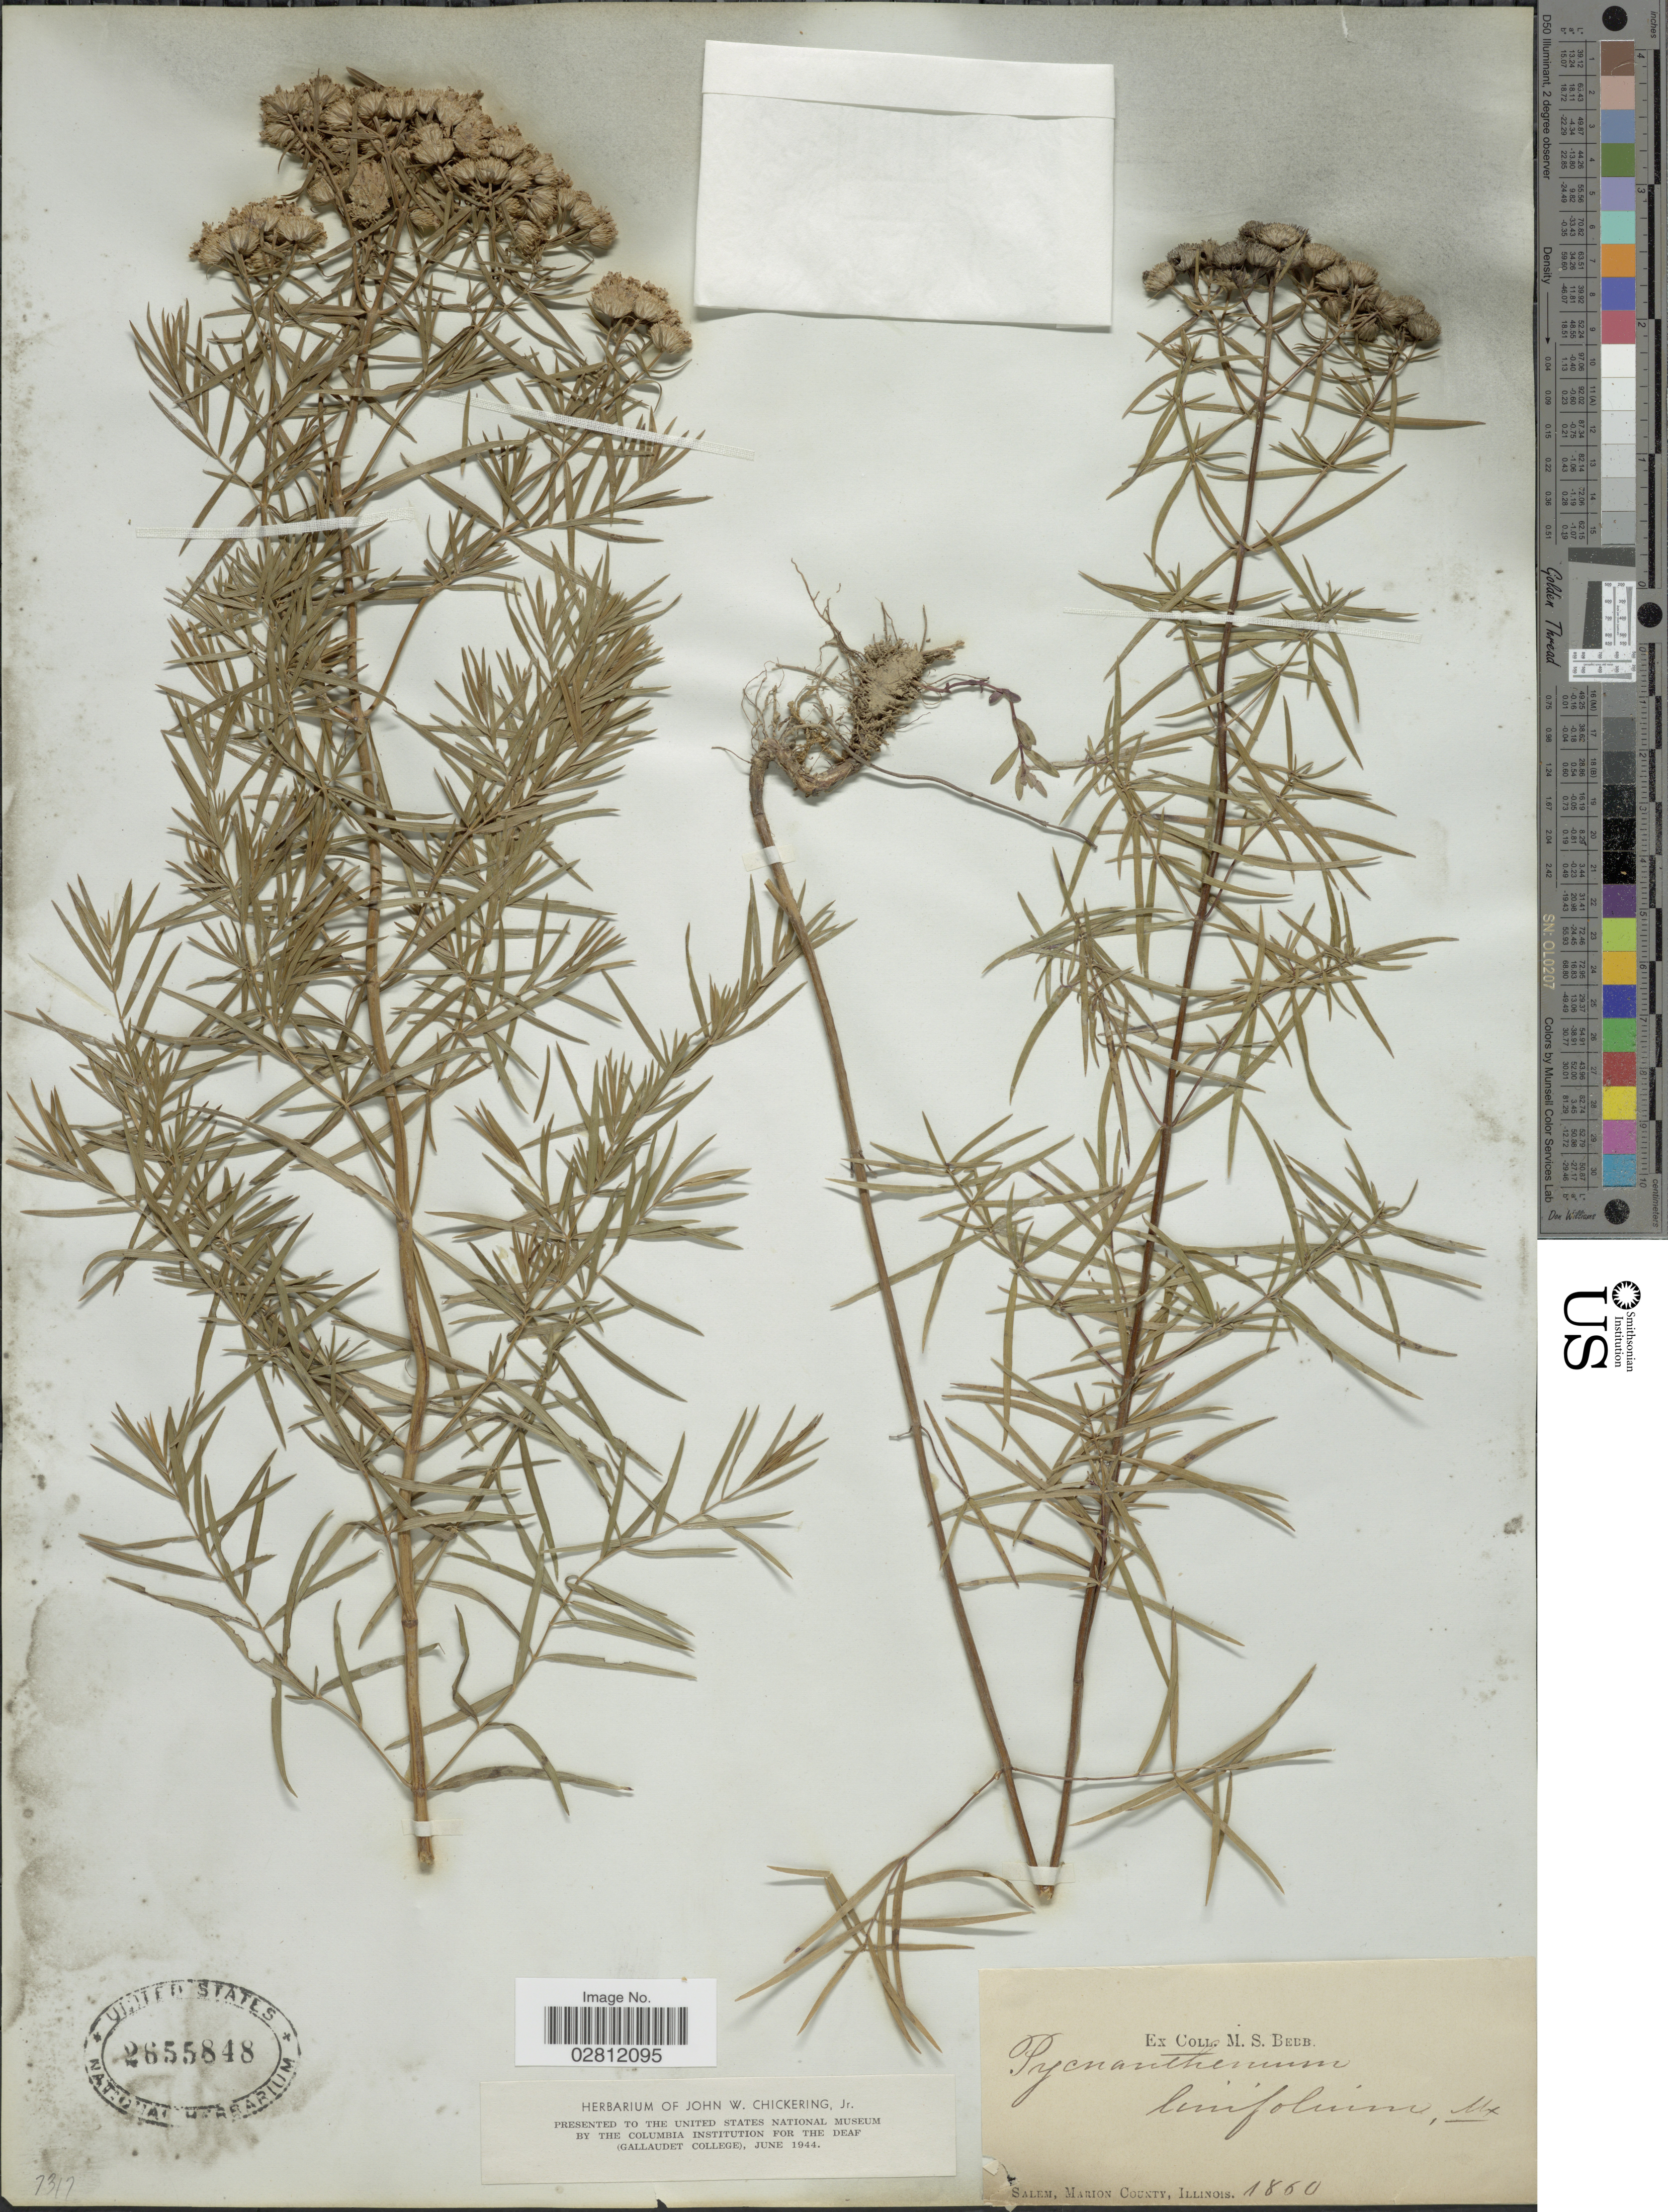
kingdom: Plantae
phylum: Tracheophyta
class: Magnoliopsida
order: Lamiales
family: Lamiaceae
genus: Pycnanthemum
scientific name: Pycnanthemum linifolium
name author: (Willd.) Pursh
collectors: M. Bebb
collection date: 1860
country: United States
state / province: Illinois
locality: Salem, Marion County.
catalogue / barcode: US 2655848